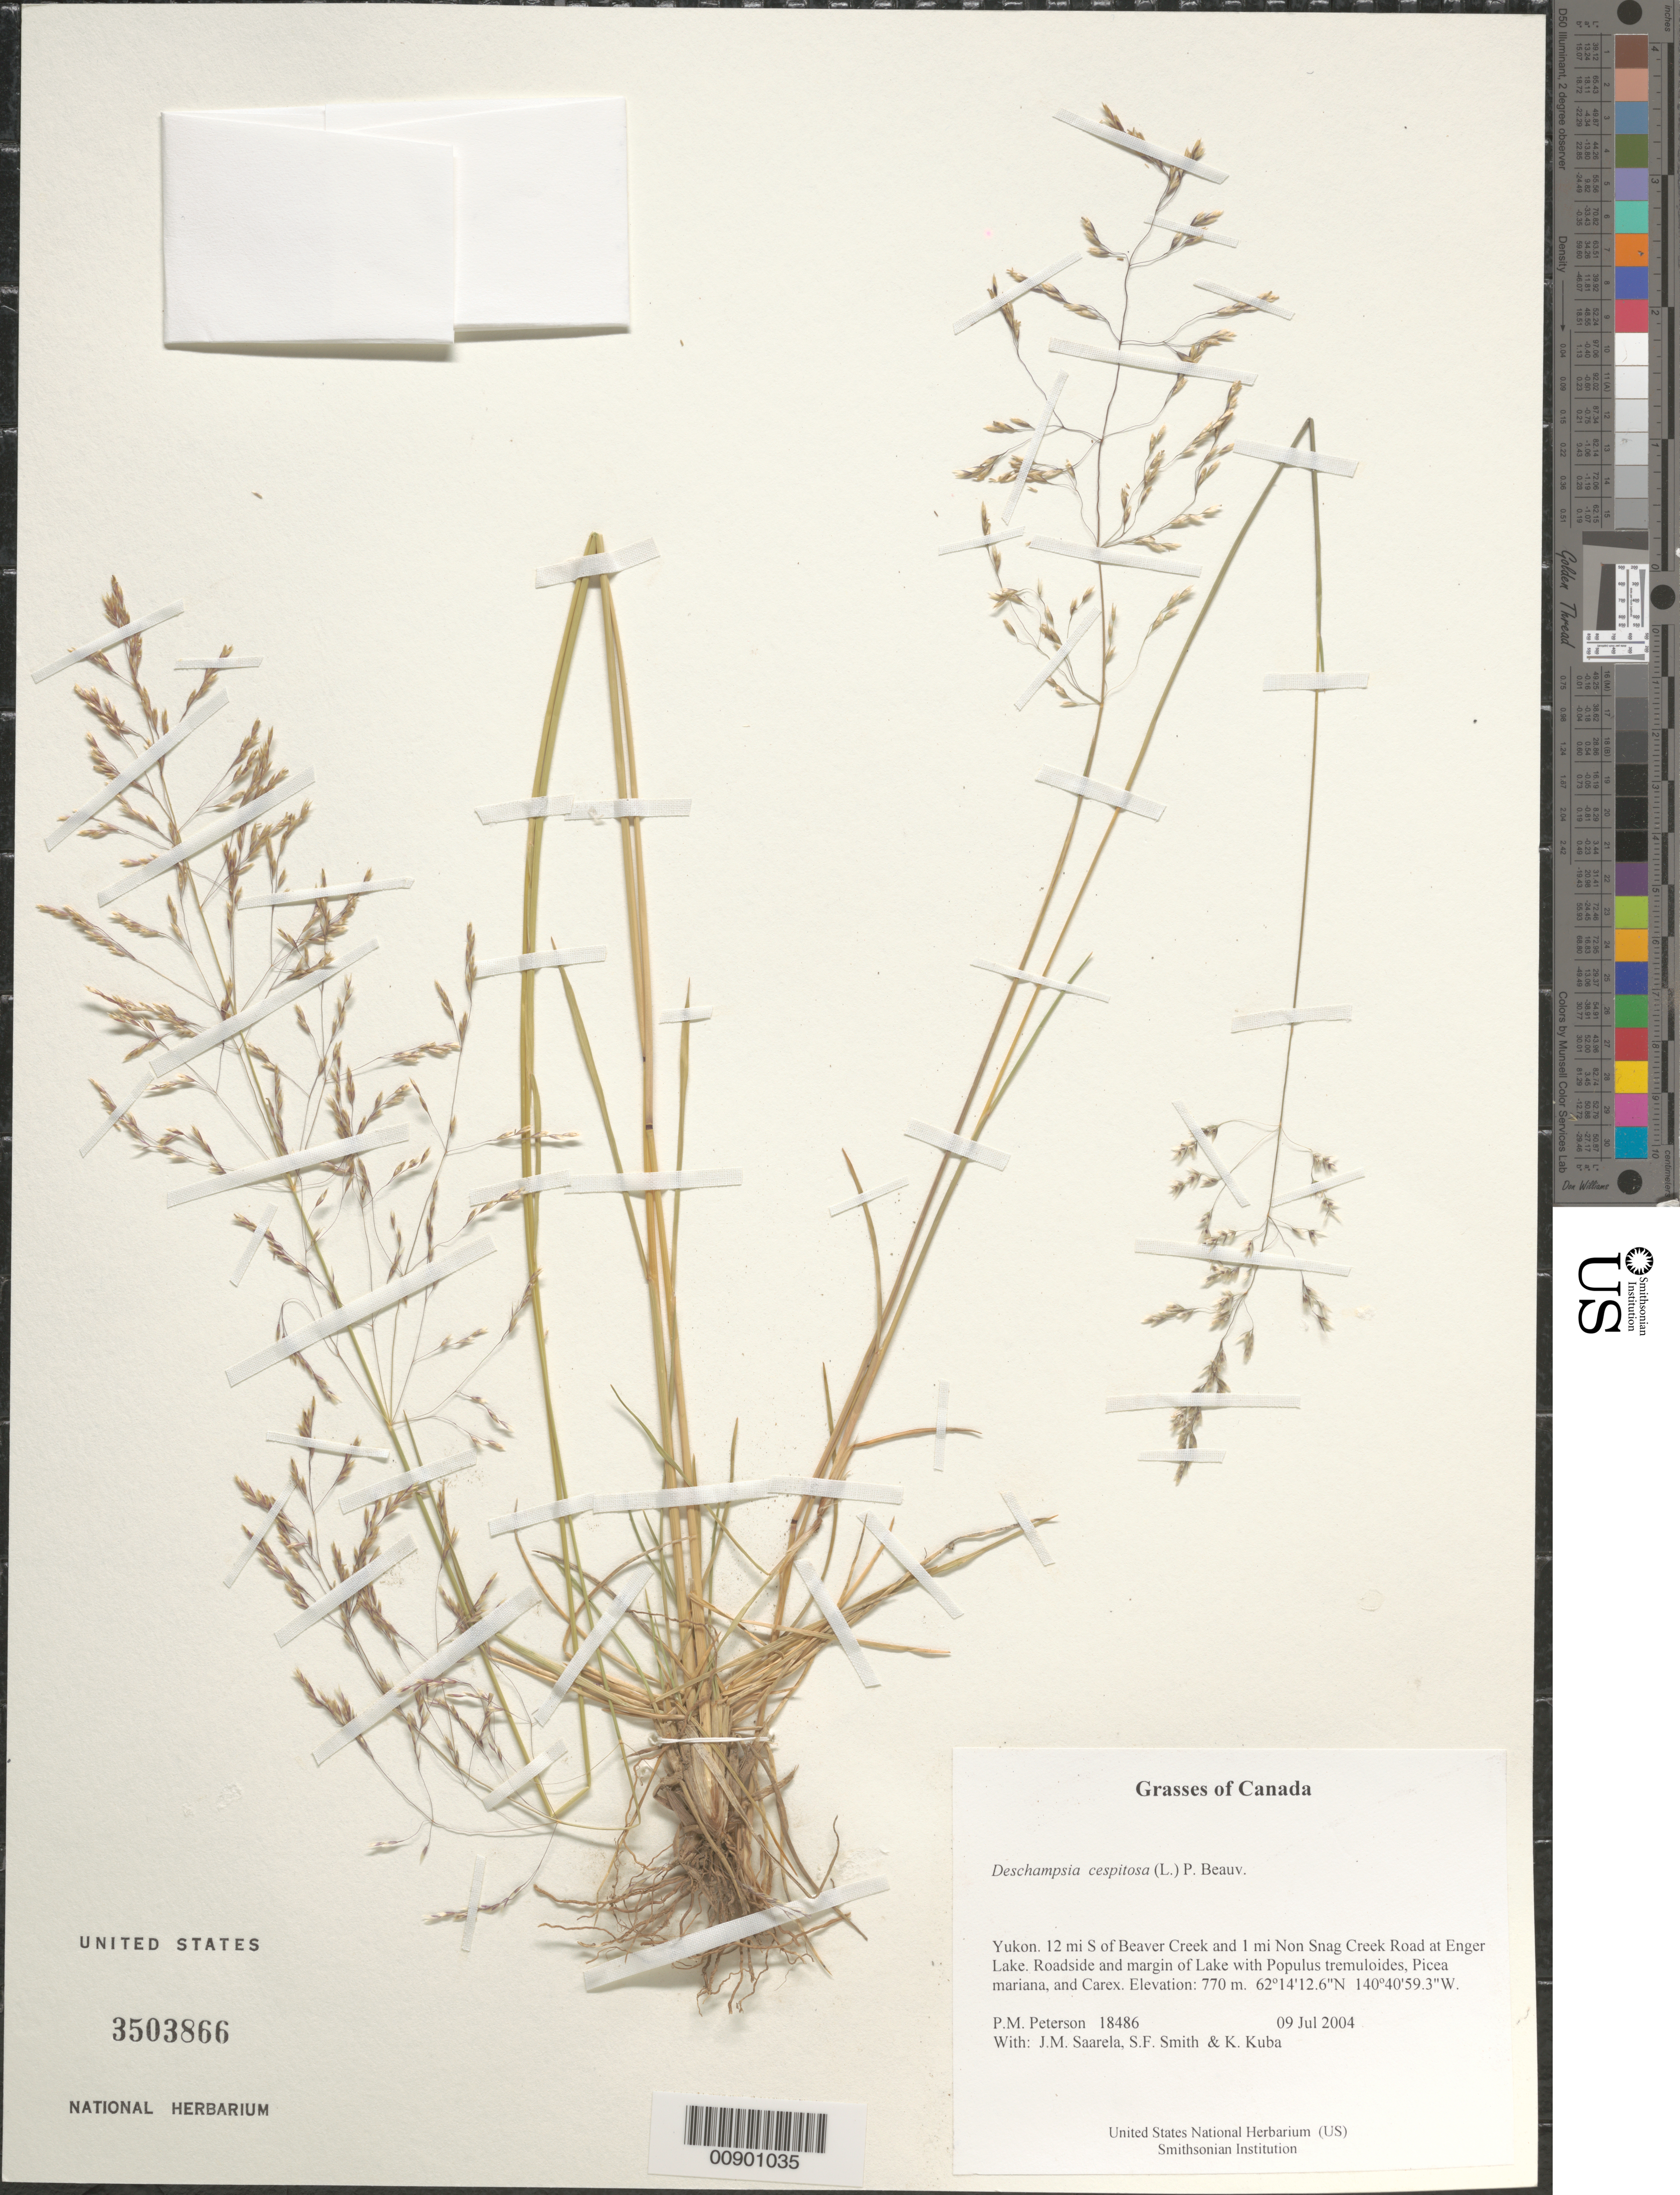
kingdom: Plantae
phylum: Tracheophyta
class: Liliopsida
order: Poales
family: Poaceae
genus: Deschampsia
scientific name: Deschampsia cespitosa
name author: (L.) P. Beauv.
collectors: P. M. Peterson, J. Saarela, S.F. Smith & K. Kuba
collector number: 18486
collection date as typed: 09 Jul 2004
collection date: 2004-07-09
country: Canada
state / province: Yukon Territory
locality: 12 mi S of Beaver Creek and 1 mi Non Snag Creek Road at Enger Lake. Roadside and margin of Lake with Populus tremuloides, Picea mariana, and Carex.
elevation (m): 770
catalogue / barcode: US 3503866